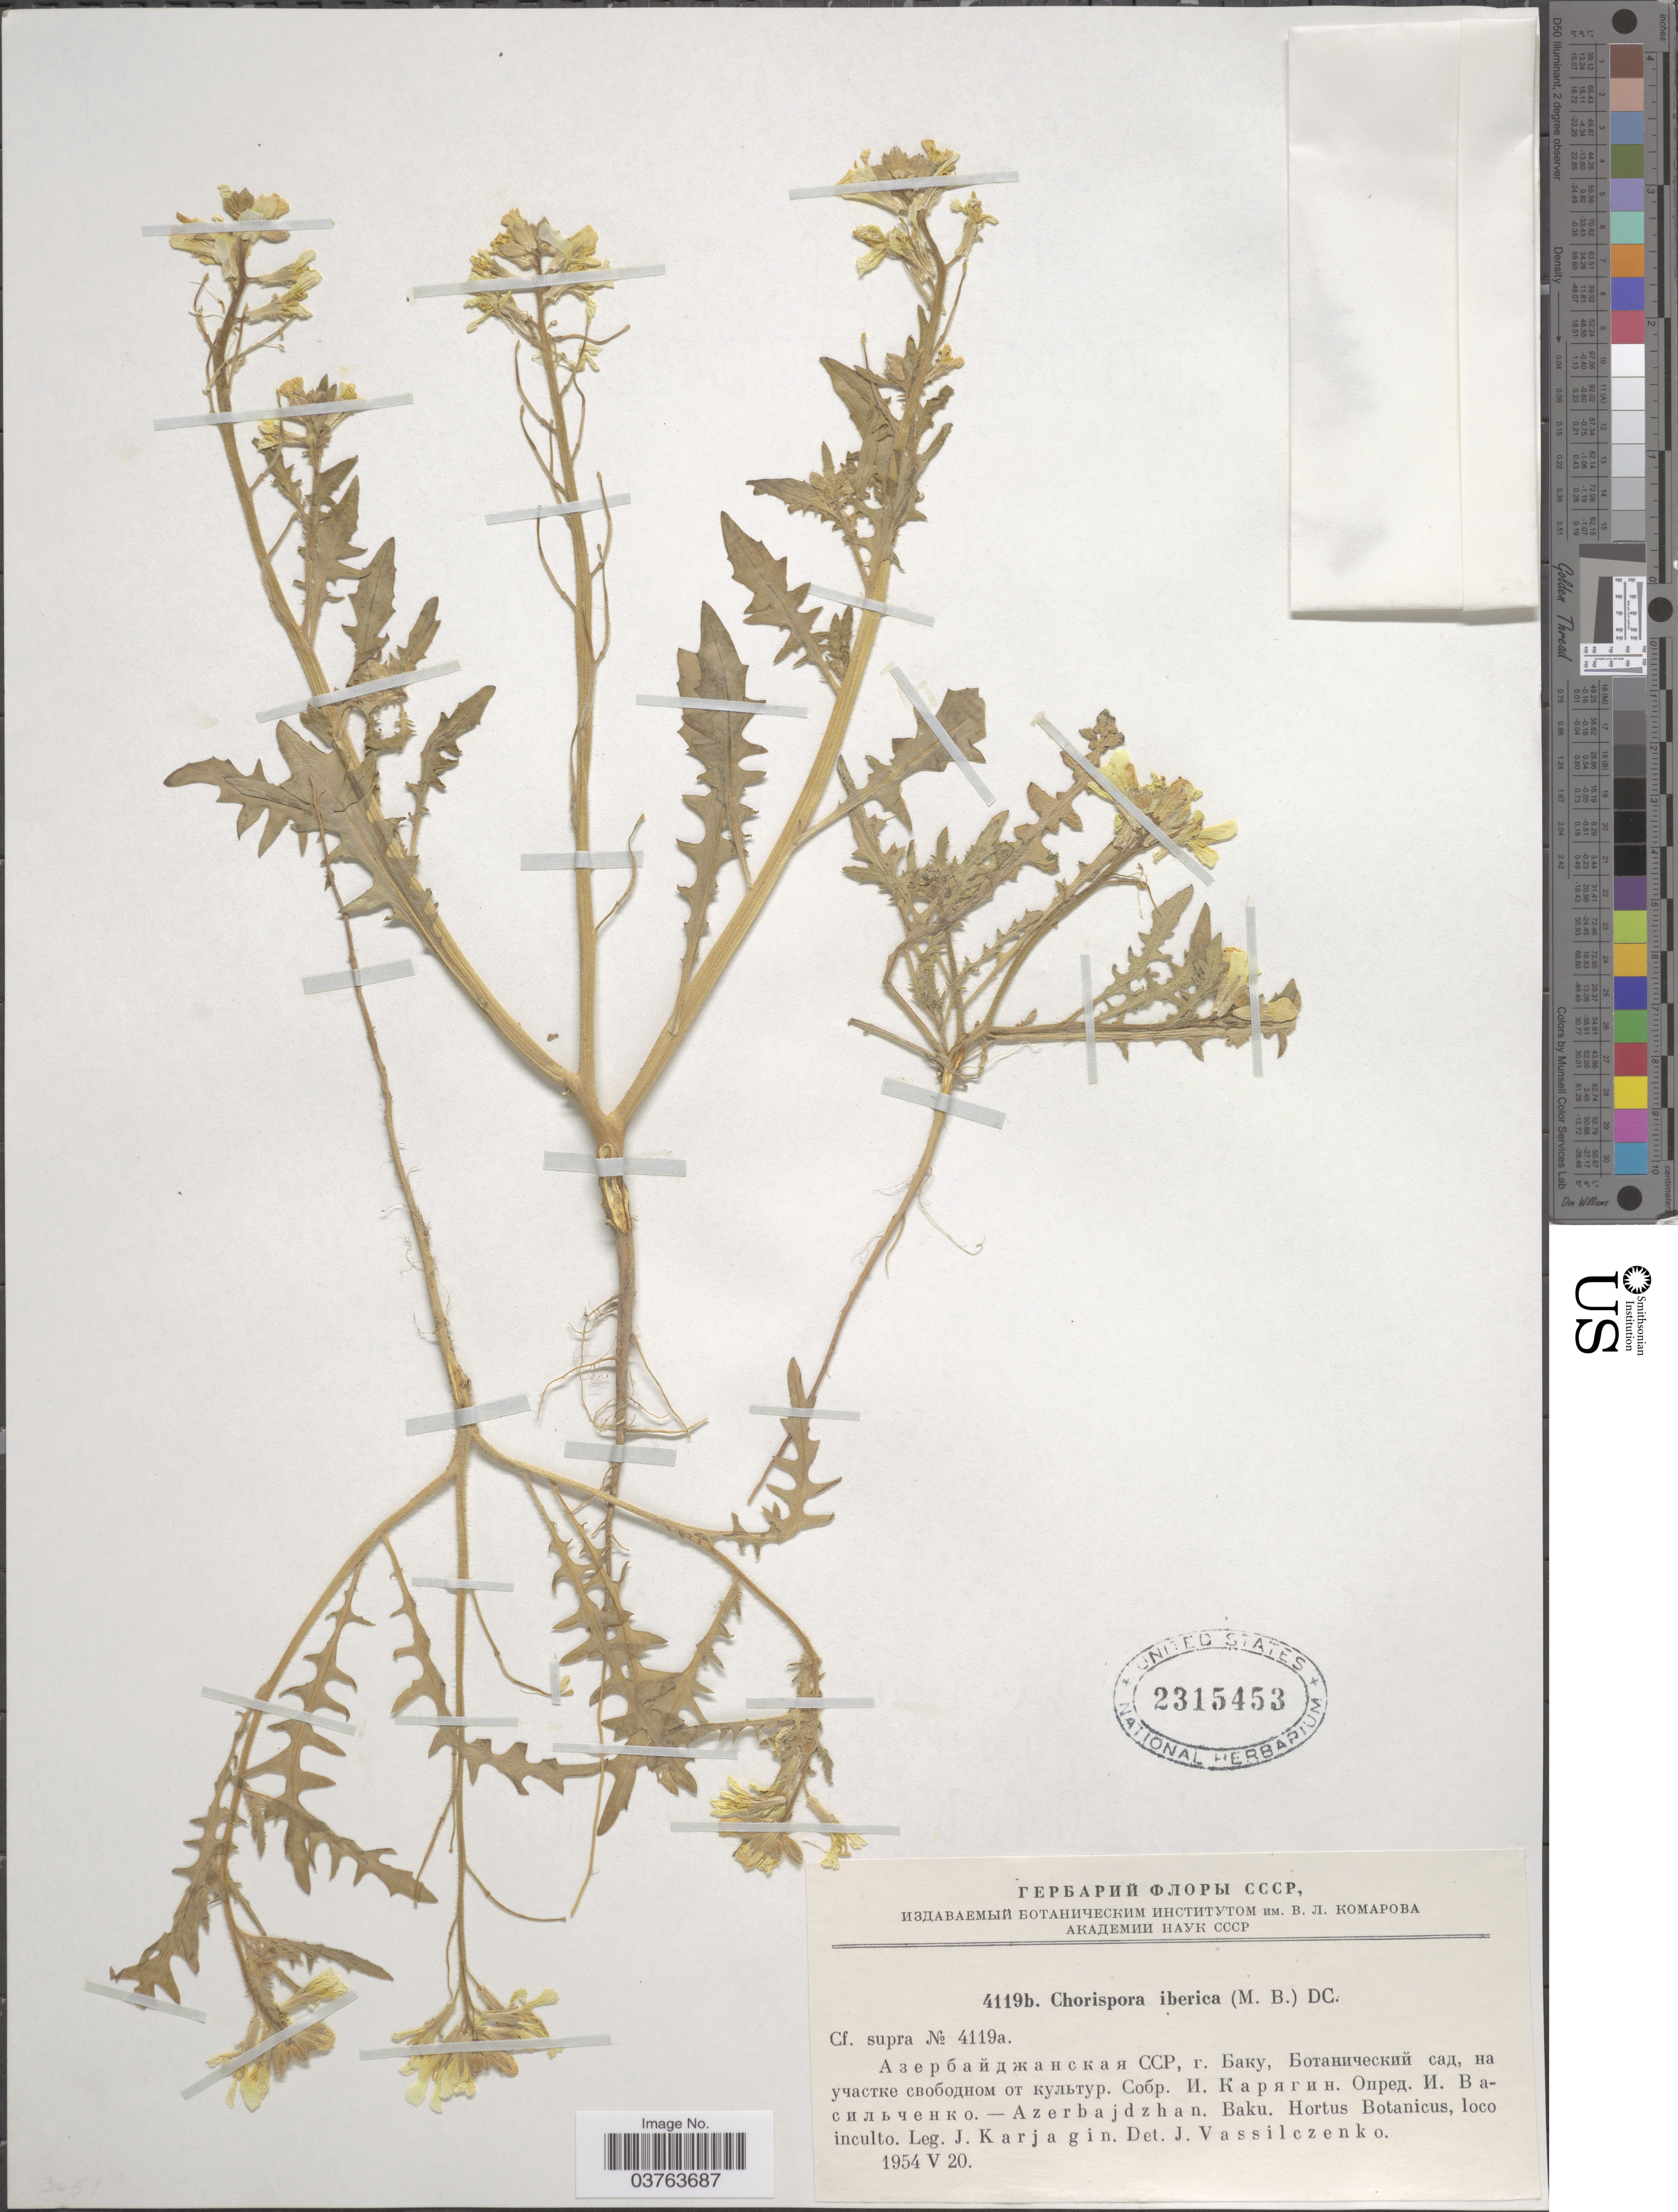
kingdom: Plantae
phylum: Tracheophyta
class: Magnoliopsida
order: Brassicales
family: Brassicaceae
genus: Chorispora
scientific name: Chorispora iberica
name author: (M. Bieb.) DC.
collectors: I. Karjagin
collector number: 4119b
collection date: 1954-05-20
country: Azerbaijan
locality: Azerbajdzhan. Baku. Hortus Botanicus, loco inculto.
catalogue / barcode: US 2315453